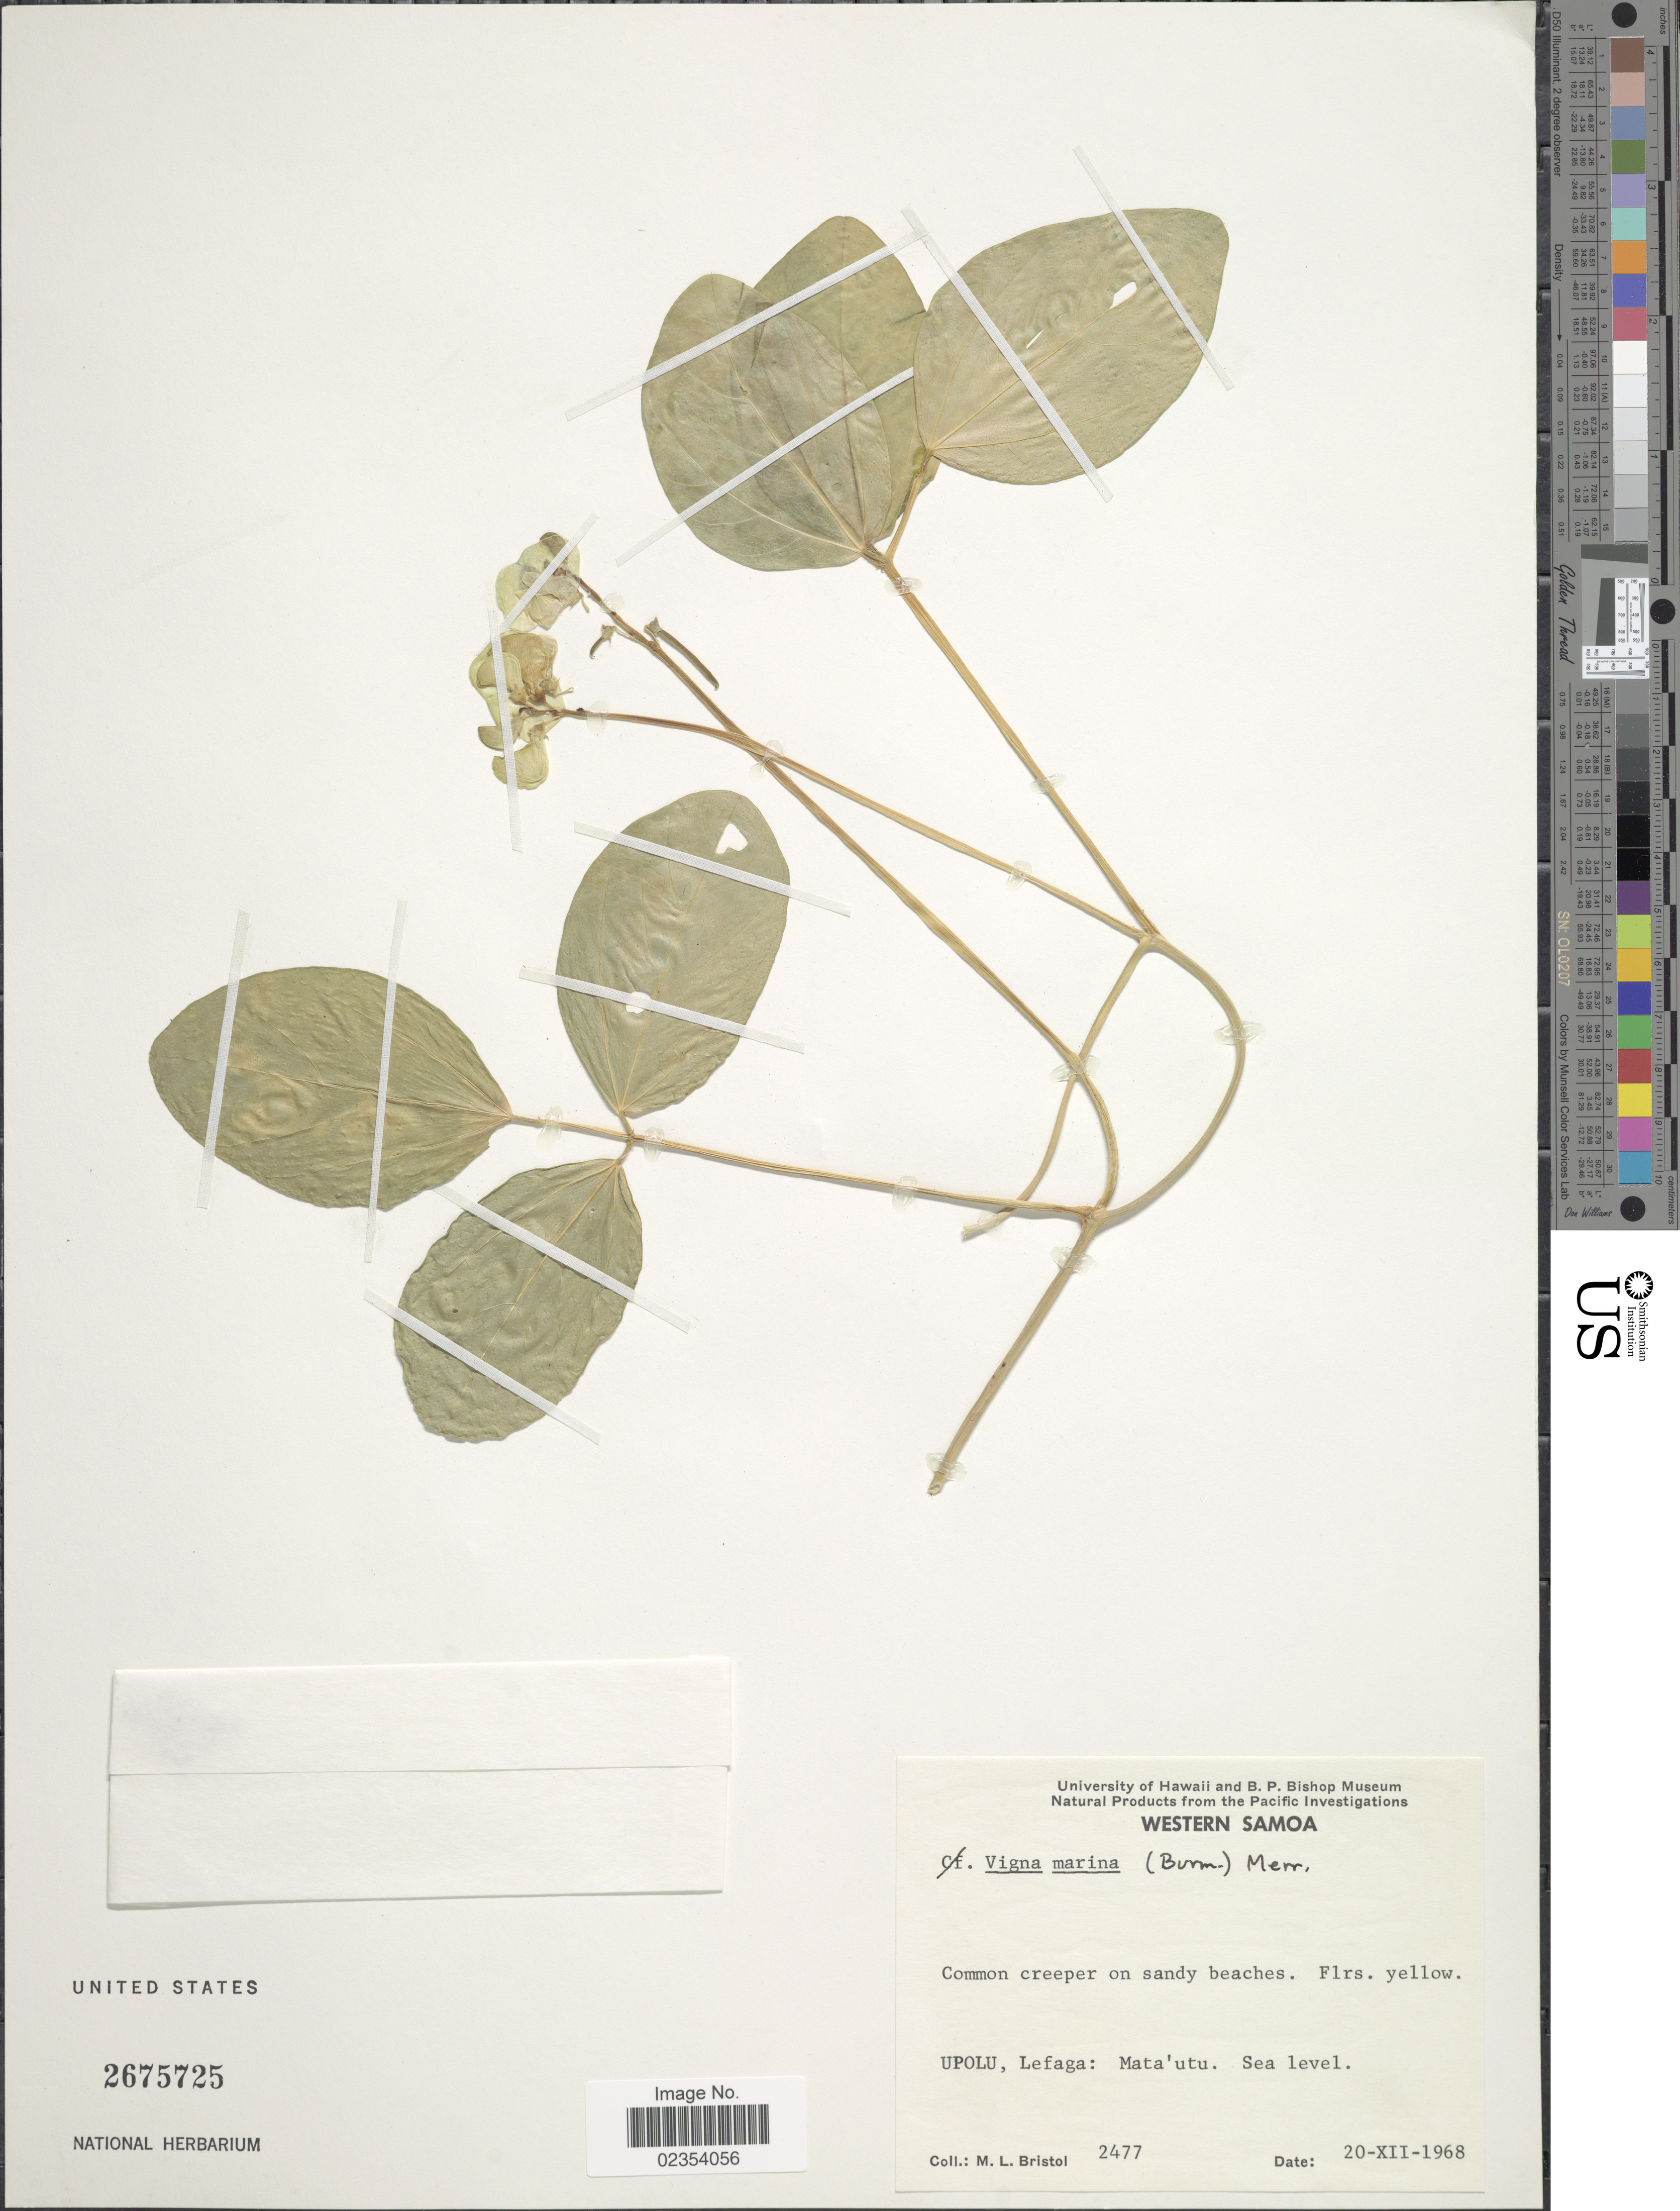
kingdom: Plantae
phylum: Tracheophyta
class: Magnoliopsida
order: Fabales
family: Fabaceae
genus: Vigna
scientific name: Vigna marina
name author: (Burm.) Merr.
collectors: M. L. Bristol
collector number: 2477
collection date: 1968-12-20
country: Samoa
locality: Upolu, Lefaga: Mata'utu.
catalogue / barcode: US 2675725